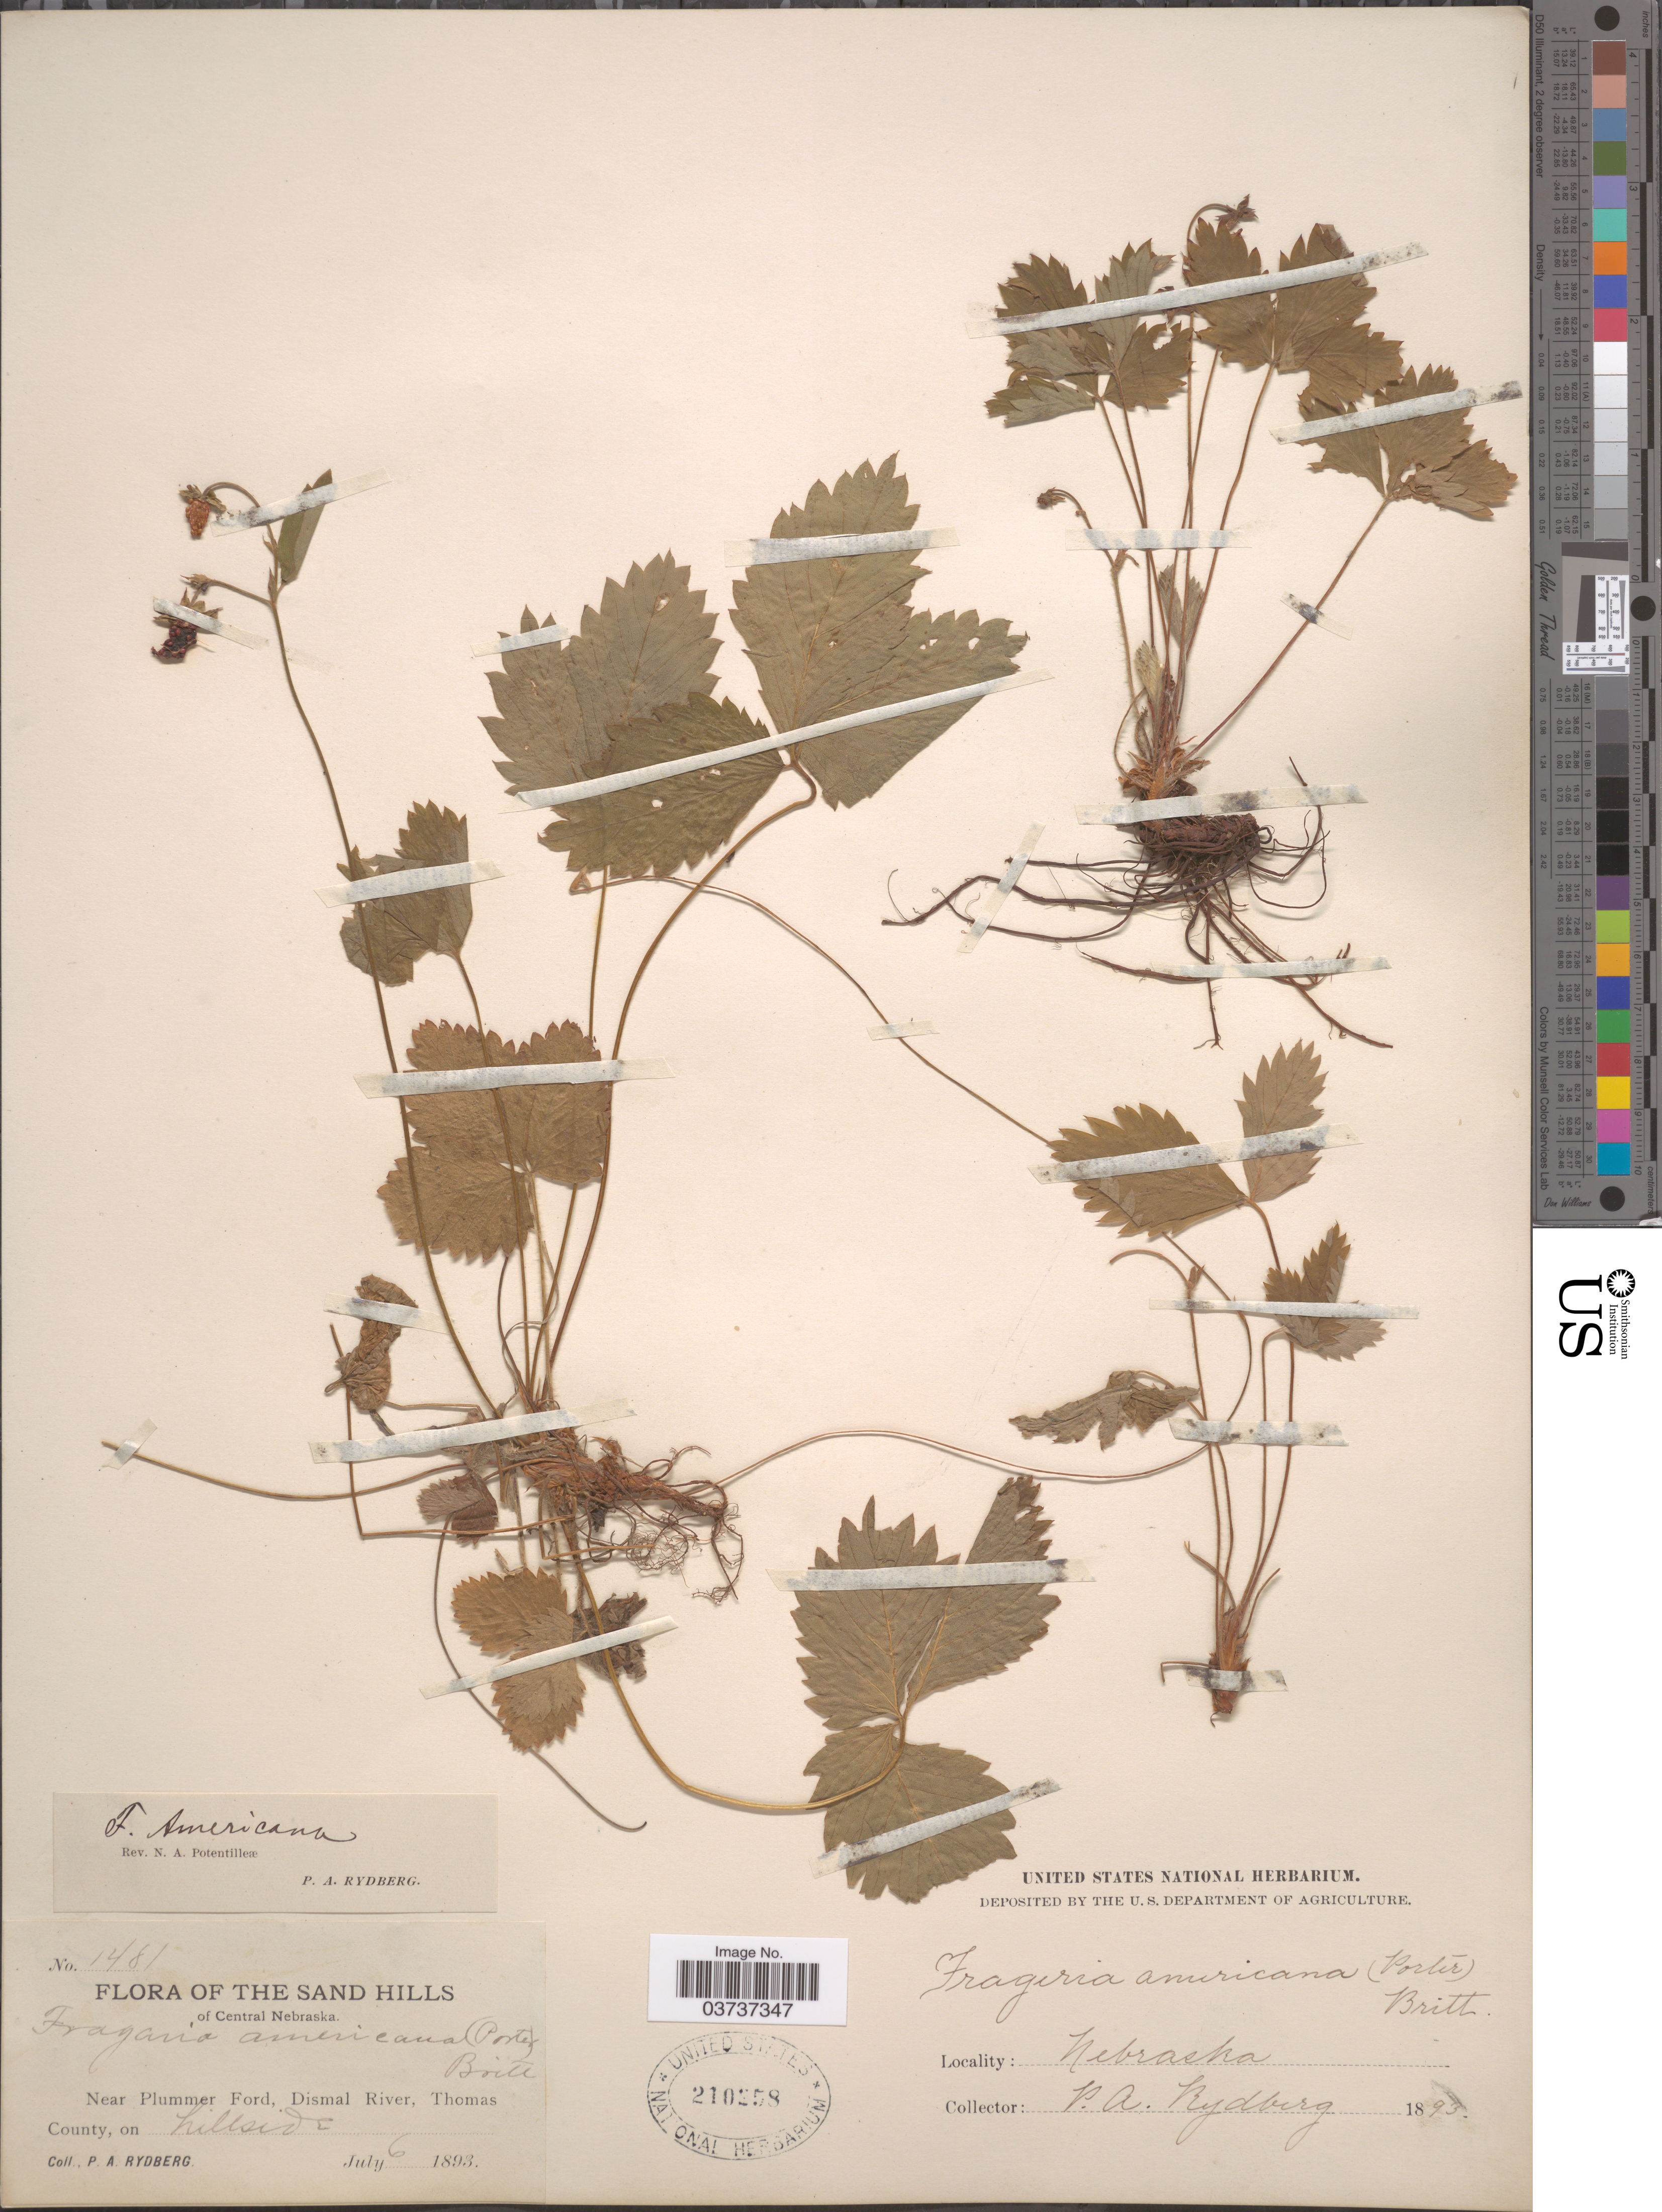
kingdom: Plantae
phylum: Tracheophyta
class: Magnoliopsida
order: Rosales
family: Rosaceae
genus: Fragaria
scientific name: Fragaria vesca subsp. americana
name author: (Porter) Staudt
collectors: P. A. Rydberg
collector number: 1481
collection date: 1893-07-06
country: United States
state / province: Nebraska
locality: The Sand Hills of Central Nebraska. Near Plummer Ford, Dismal River, Thomas County, on hillside.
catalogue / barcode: US 210258